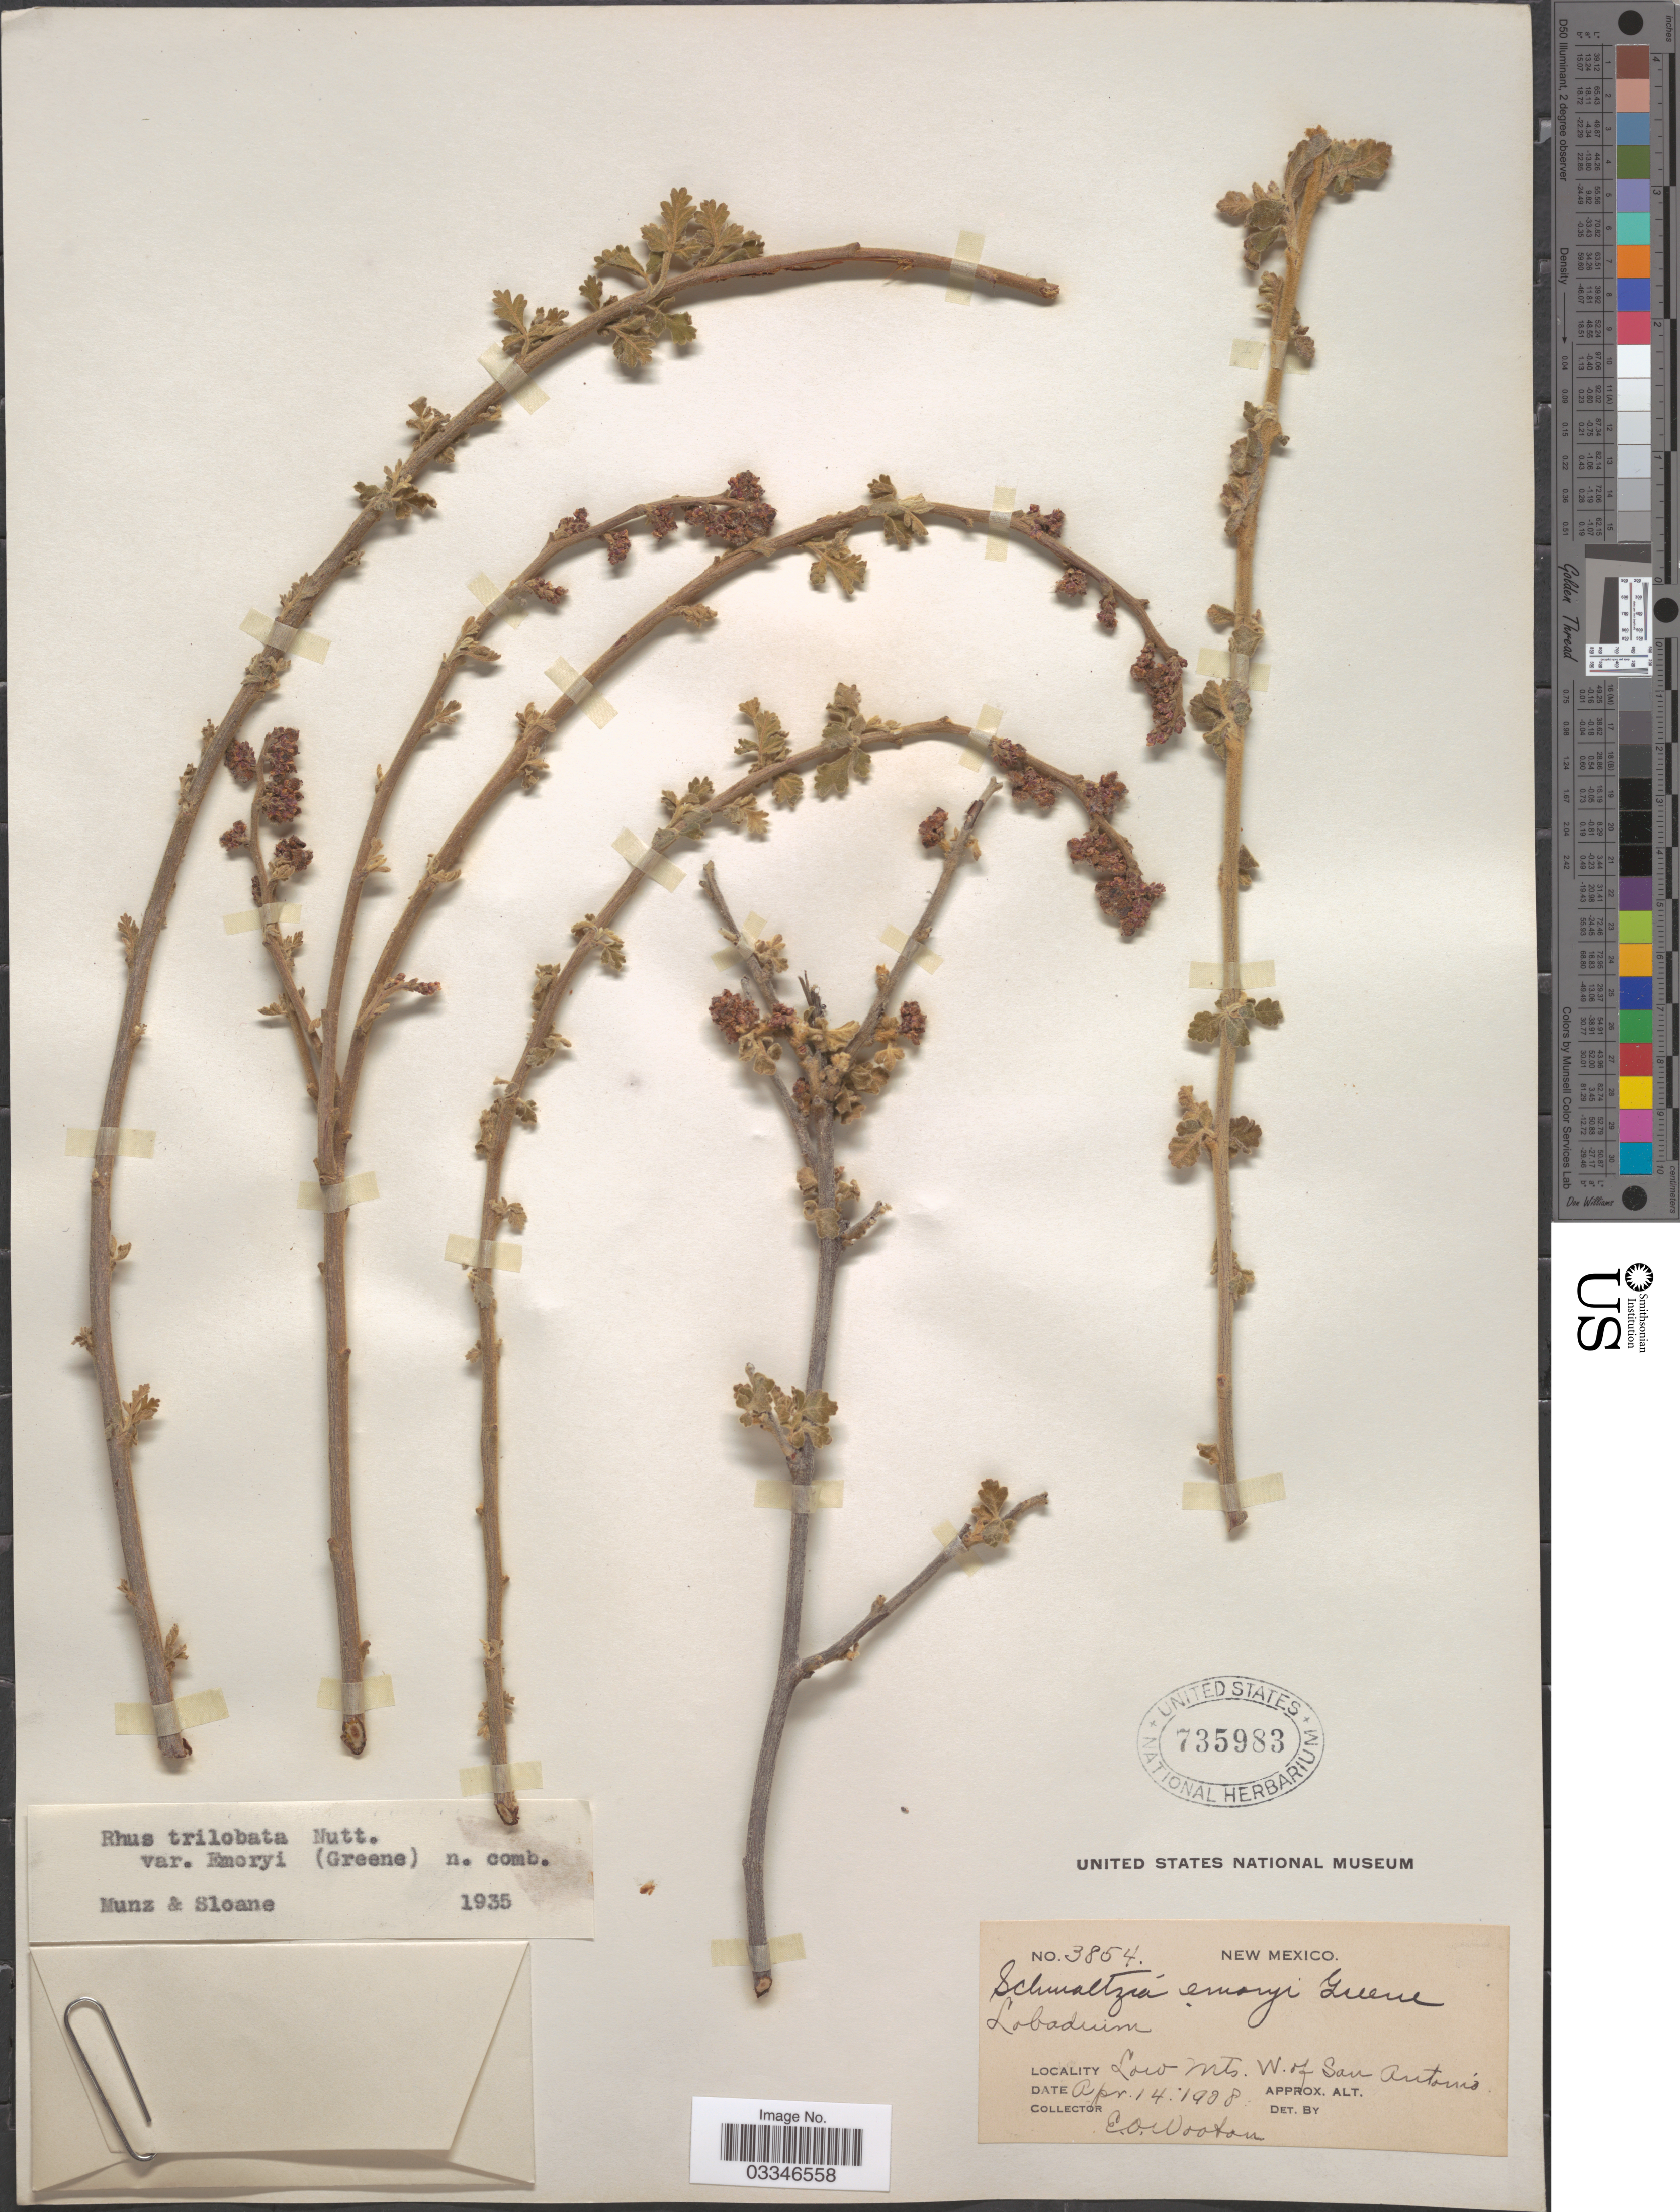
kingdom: Plantae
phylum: Tracheophyta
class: Magnoliopsida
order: Sapindales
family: Anacardiaceae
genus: Rhus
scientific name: Rhus trilobata var. pilosissima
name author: Engl.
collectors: E. O. Wooton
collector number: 3854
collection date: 1908-04-14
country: United States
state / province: New Mexico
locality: Low Mts., W. of San Antonio.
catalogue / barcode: US 735983